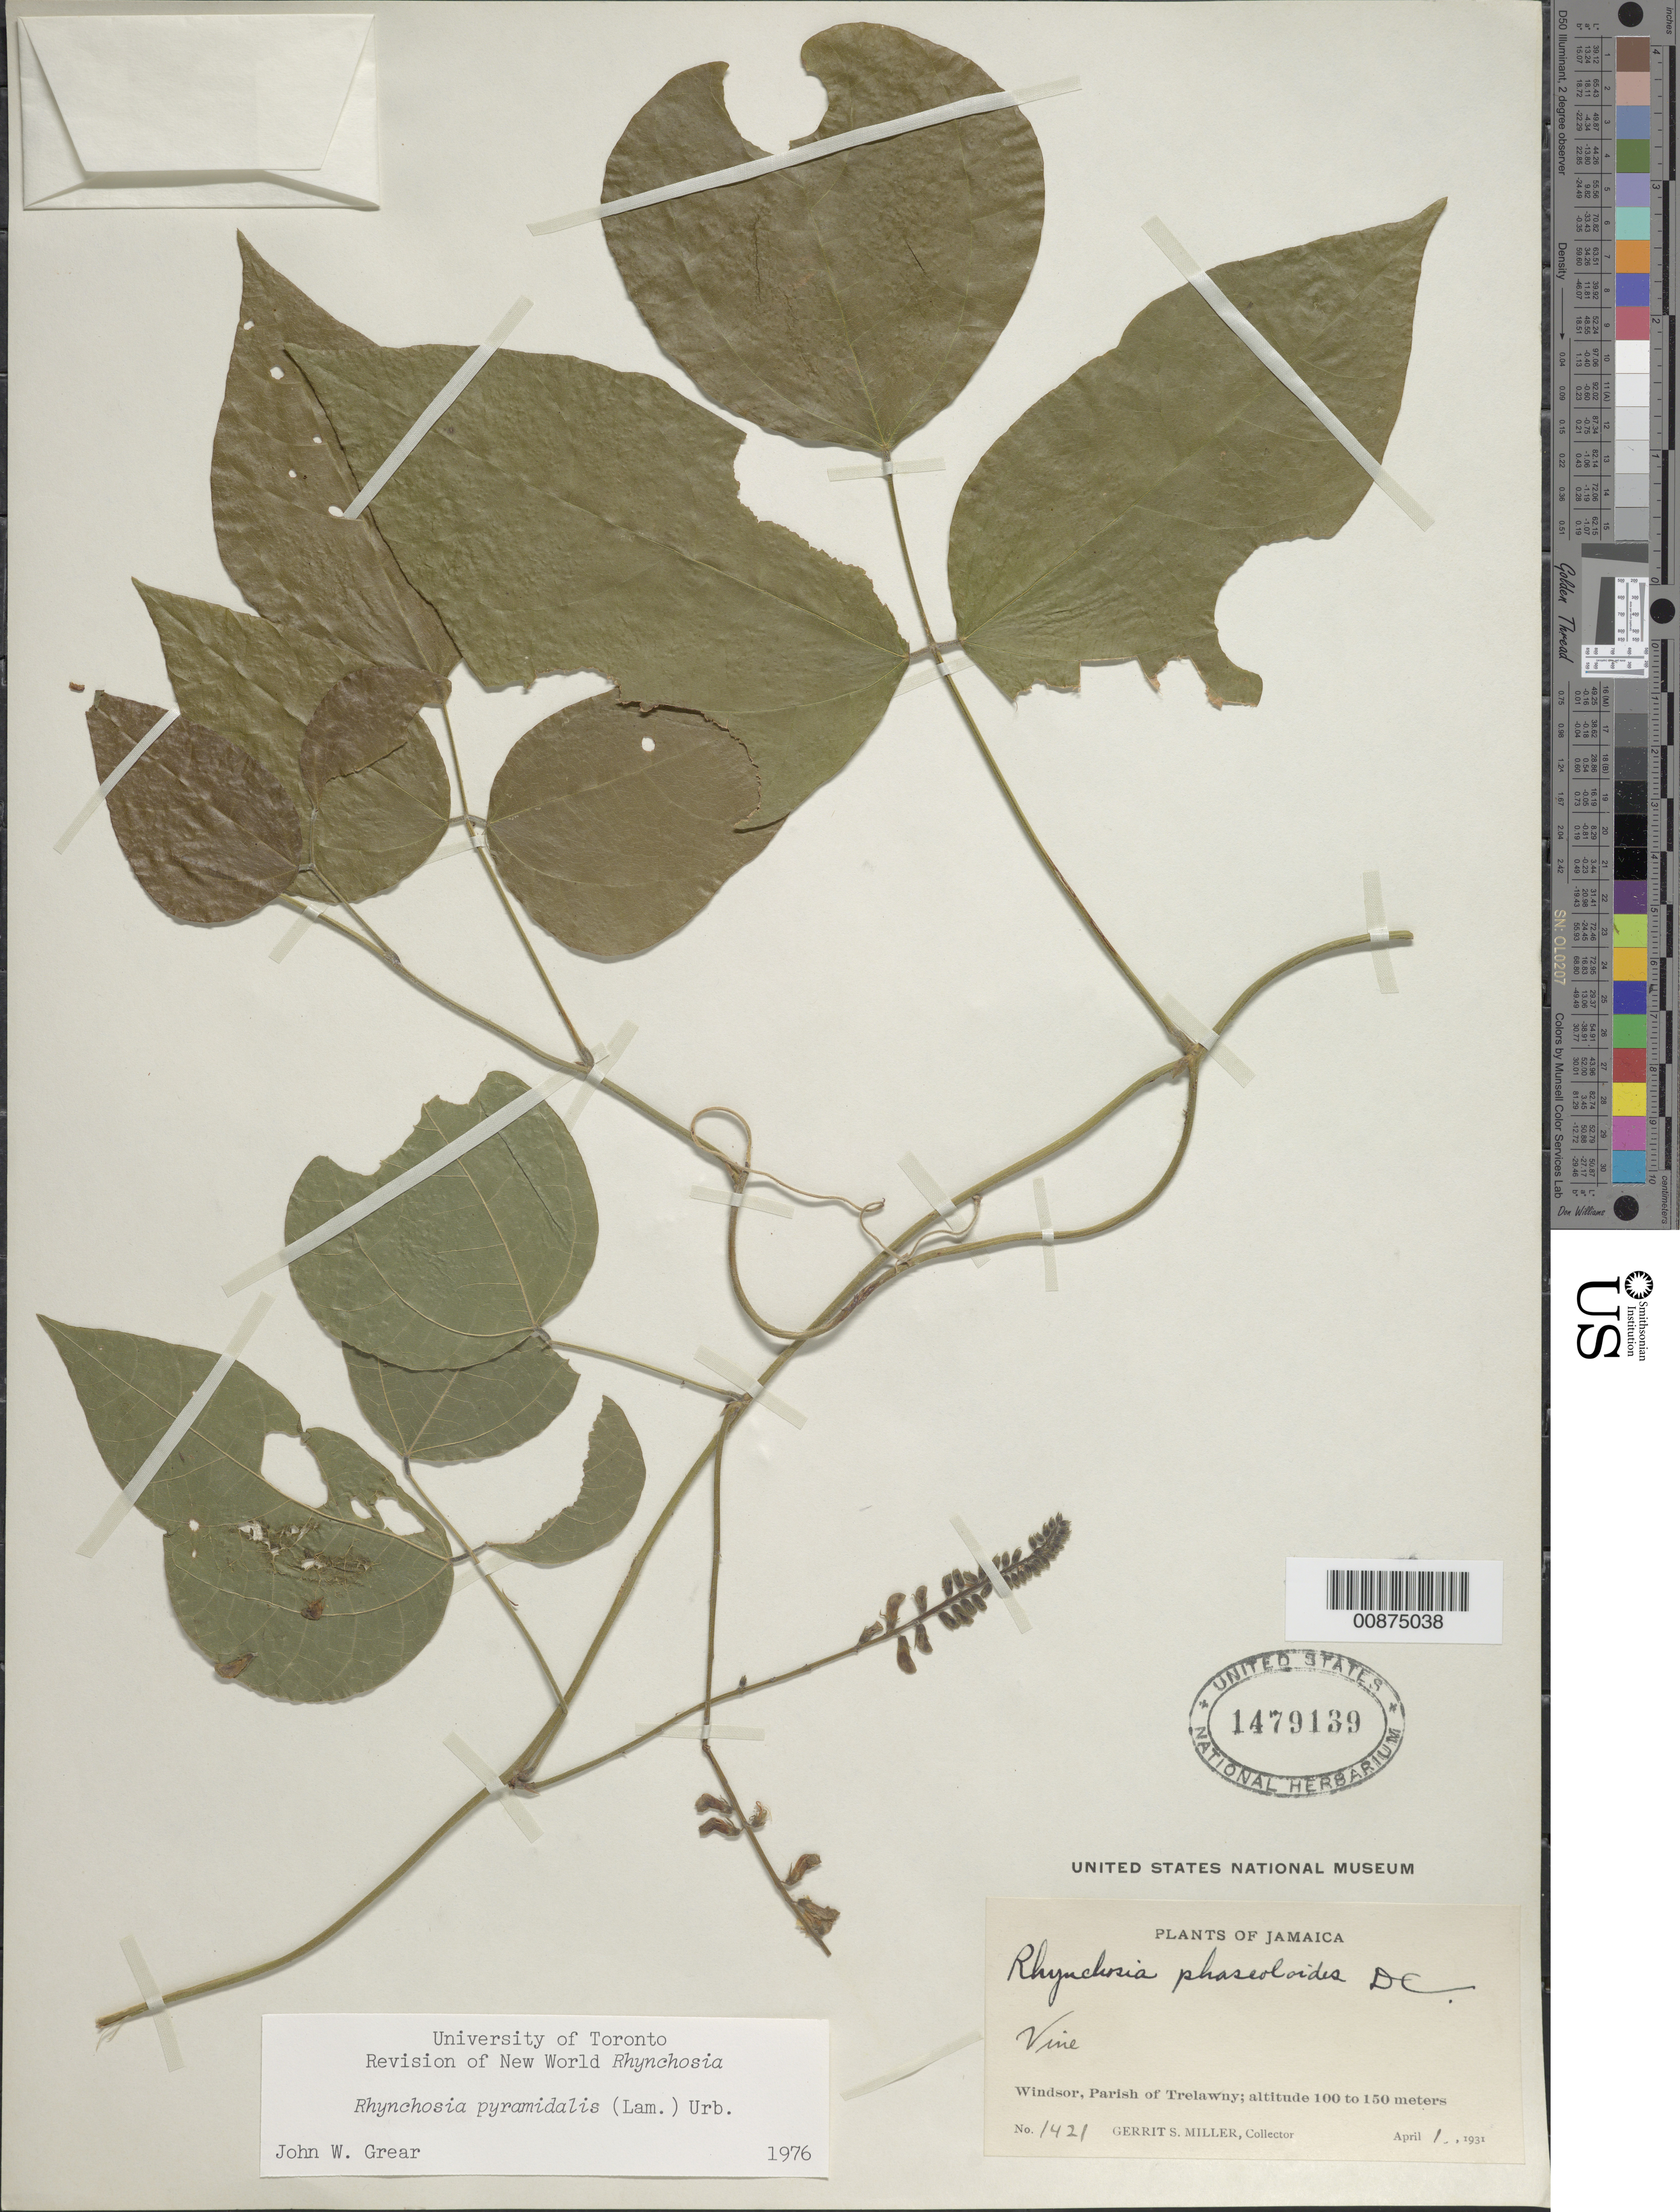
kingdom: Plantae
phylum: Tracheophyta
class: Magnoliopsida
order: Fabales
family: Fabaceae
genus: Rhynchosia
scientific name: Rhynchosia pyramidalis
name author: (Lam.) Urb.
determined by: Grear, J. W., Jr.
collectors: G. S. Miller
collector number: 1421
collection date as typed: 01 Apr 1931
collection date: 1931-04-01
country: Jamaica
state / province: Trelawny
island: Jamaica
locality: Windsor.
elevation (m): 100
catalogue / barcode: US 1479139